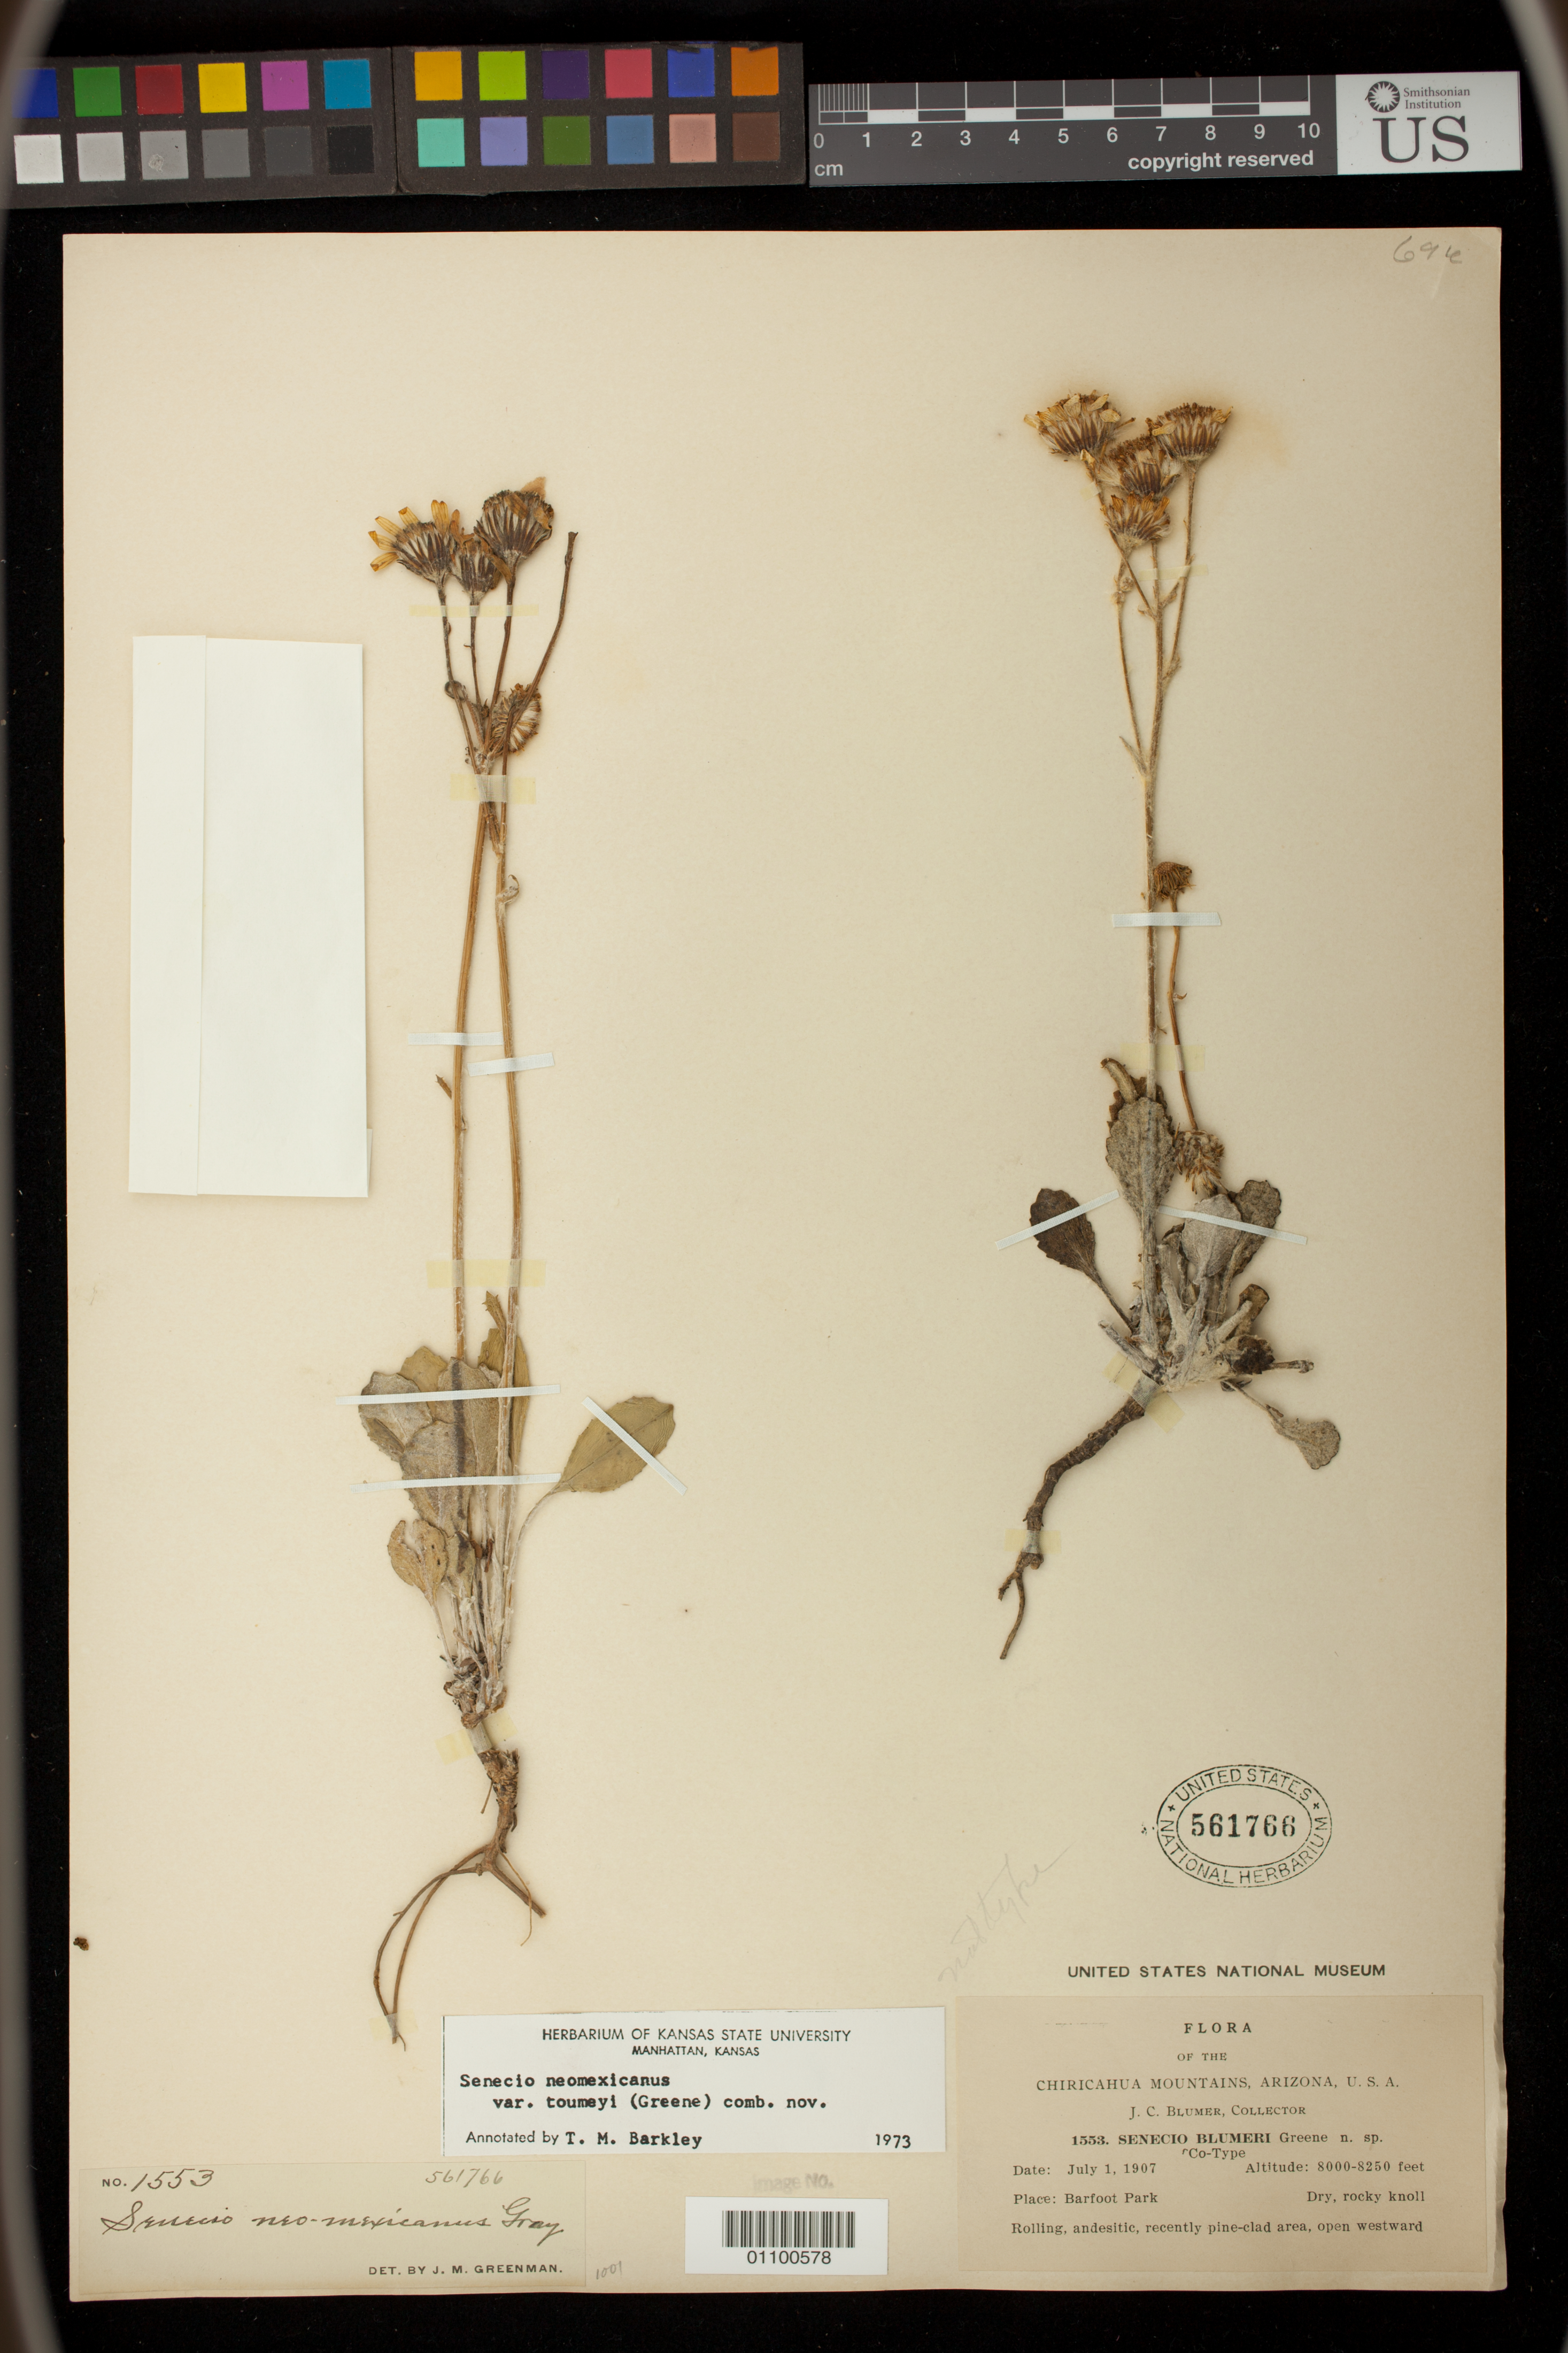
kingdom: Plantae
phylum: Tracheophyta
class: Magnoliopsida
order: Asterales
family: Asteraceae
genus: Senecio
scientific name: Senecio blumeri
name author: Greene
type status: Possible Type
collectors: J. C. Blumer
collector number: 1553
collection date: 1907-07-01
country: United States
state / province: Arizona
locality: Chiricahua Mountains, Barfoot Park.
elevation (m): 2438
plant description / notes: Protologue, "Stony knolls at 8,000 feet in the Chiricahui Mountains, Arizona, 1907, J.C. Blumer." Type status of this specimen (USNH 5617666) uncertain; labeled "Co-Type" and may be isotype or syntype, depending on status of another sheet at US (USNH 561506) annotated "Type" (apparently by Greene?) which is possibly the holotype.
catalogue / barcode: US 561766